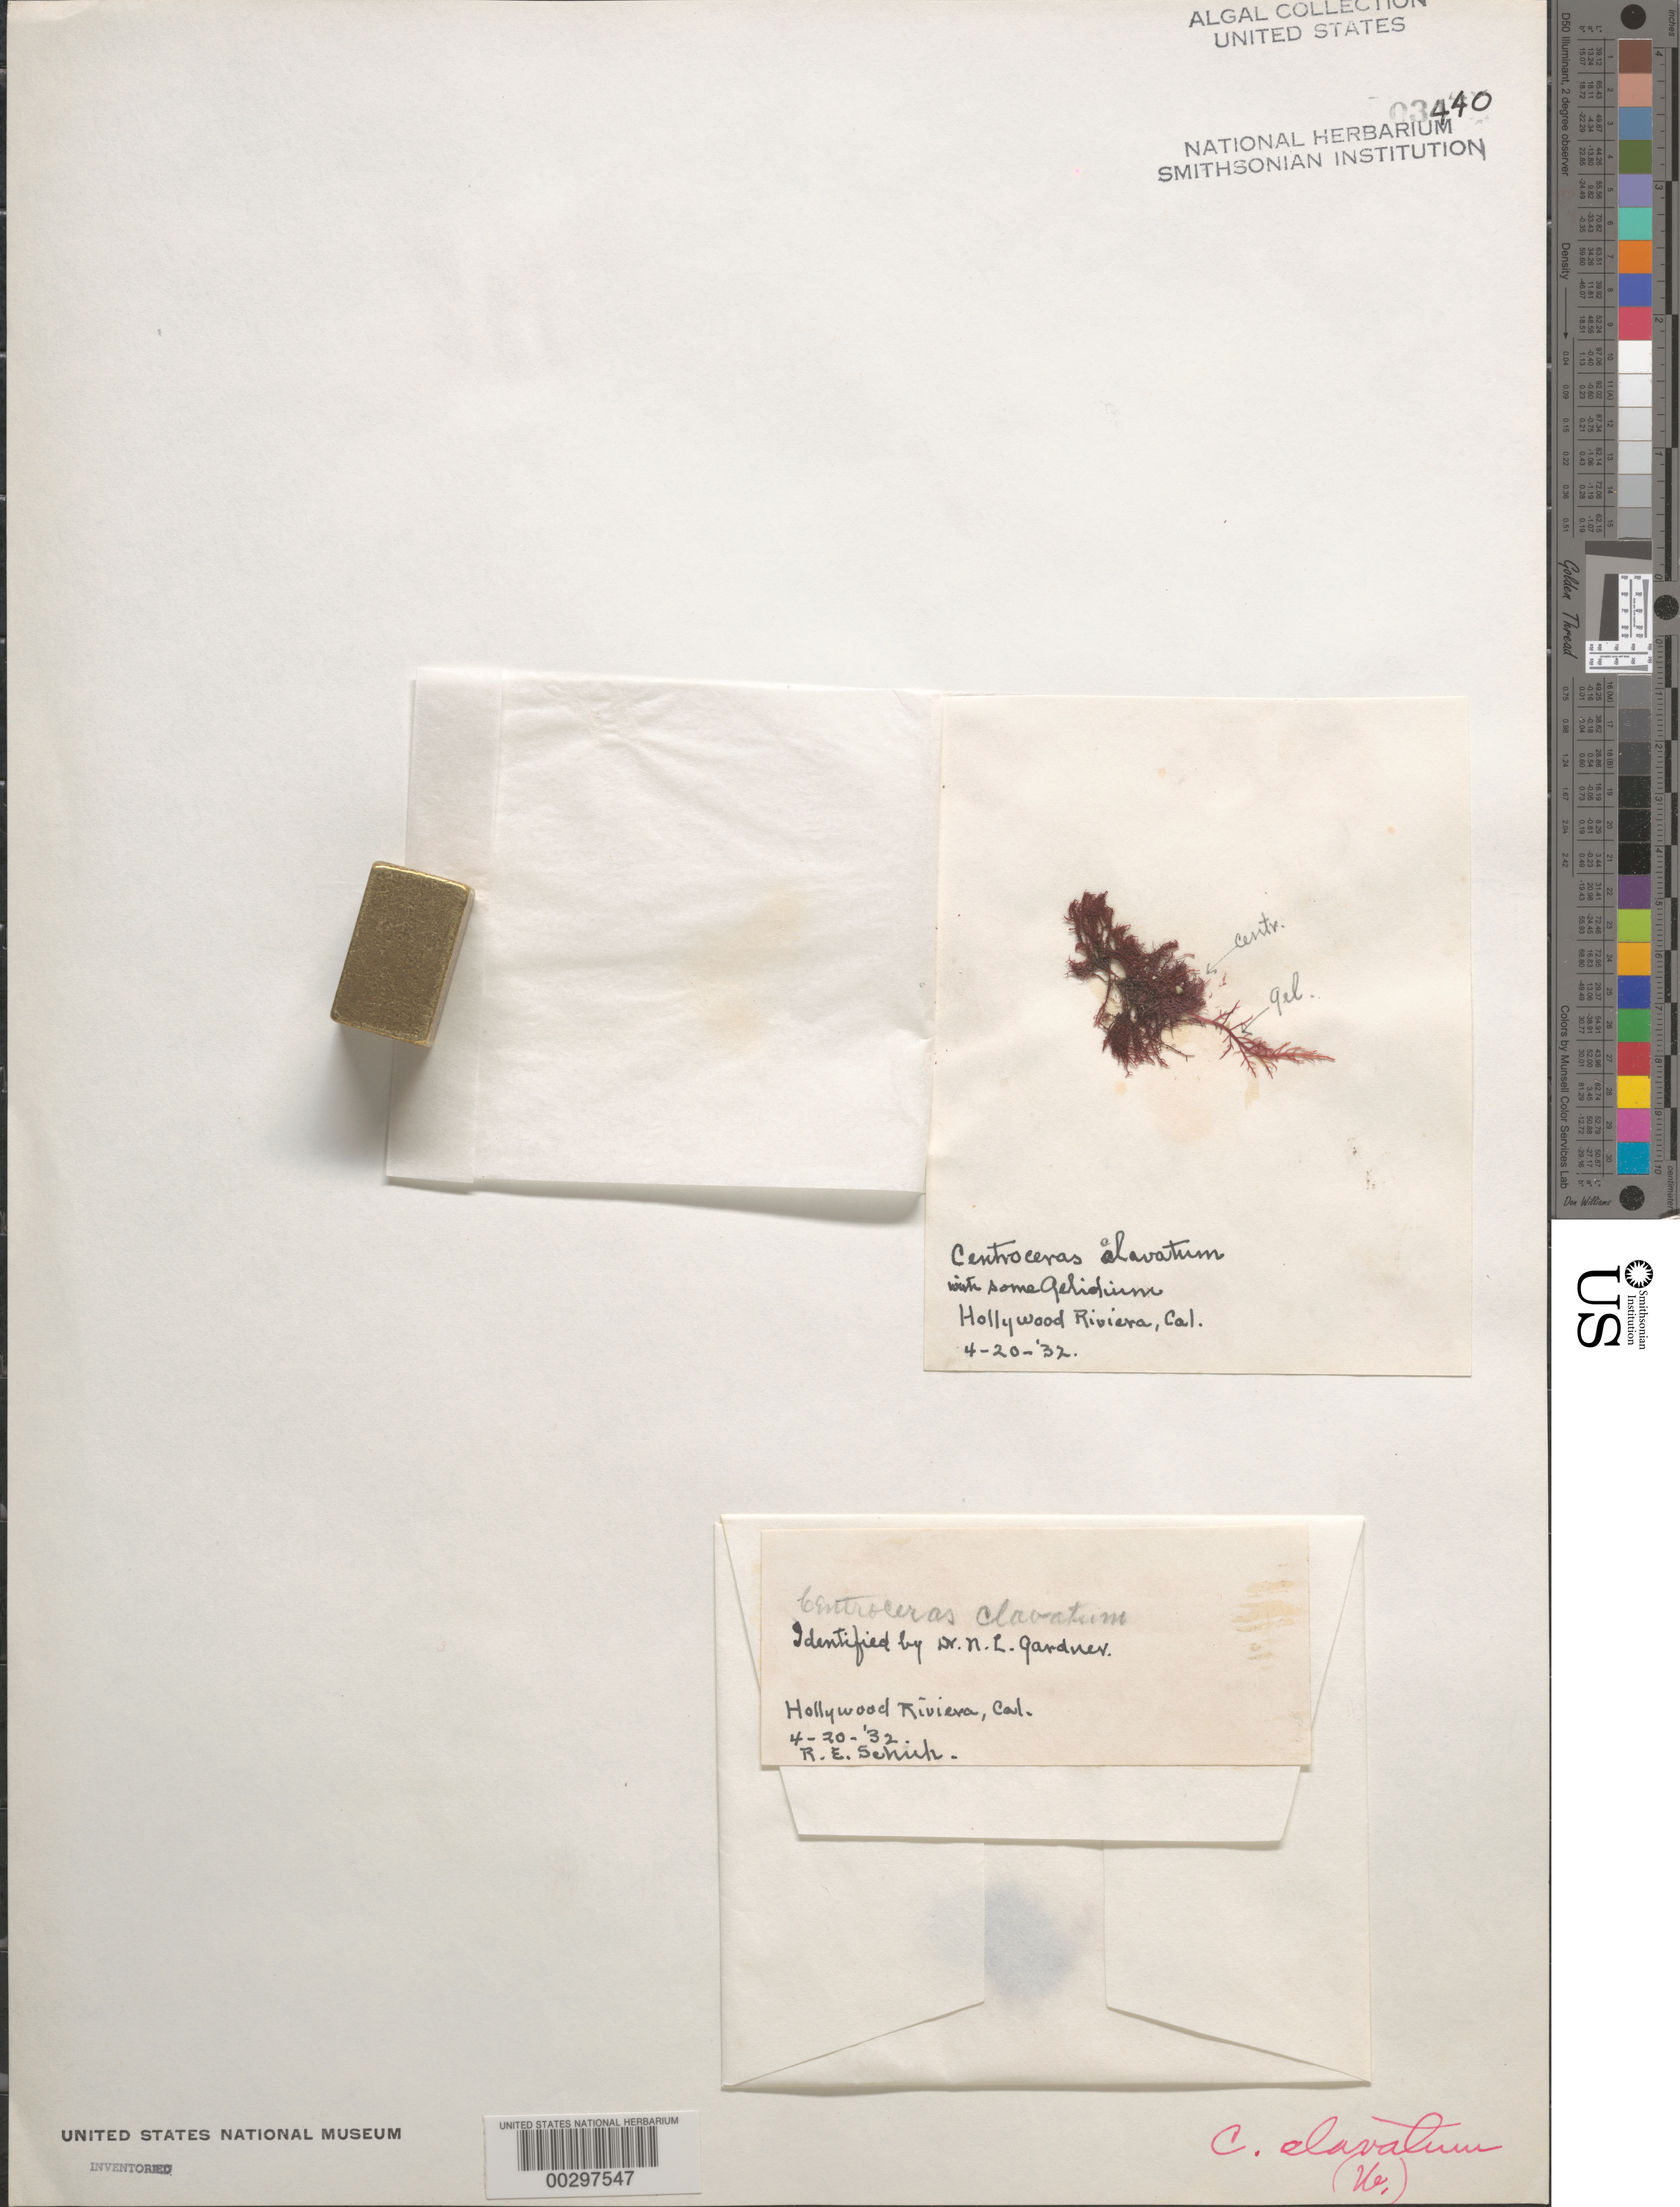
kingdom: Plantae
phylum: Rhodophyta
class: Florideophyceae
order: Ceramiales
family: Ceramiaceae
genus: Centroceras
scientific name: Centroceras clavulatum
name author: (C. Agardh) Mont.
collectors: R. Schuh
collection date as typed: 20 Apr 1932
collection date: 1932-04-20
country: United States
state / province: California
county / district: Los Angeles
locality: Hollywood Riviera, Torrance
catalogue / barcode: US 3440